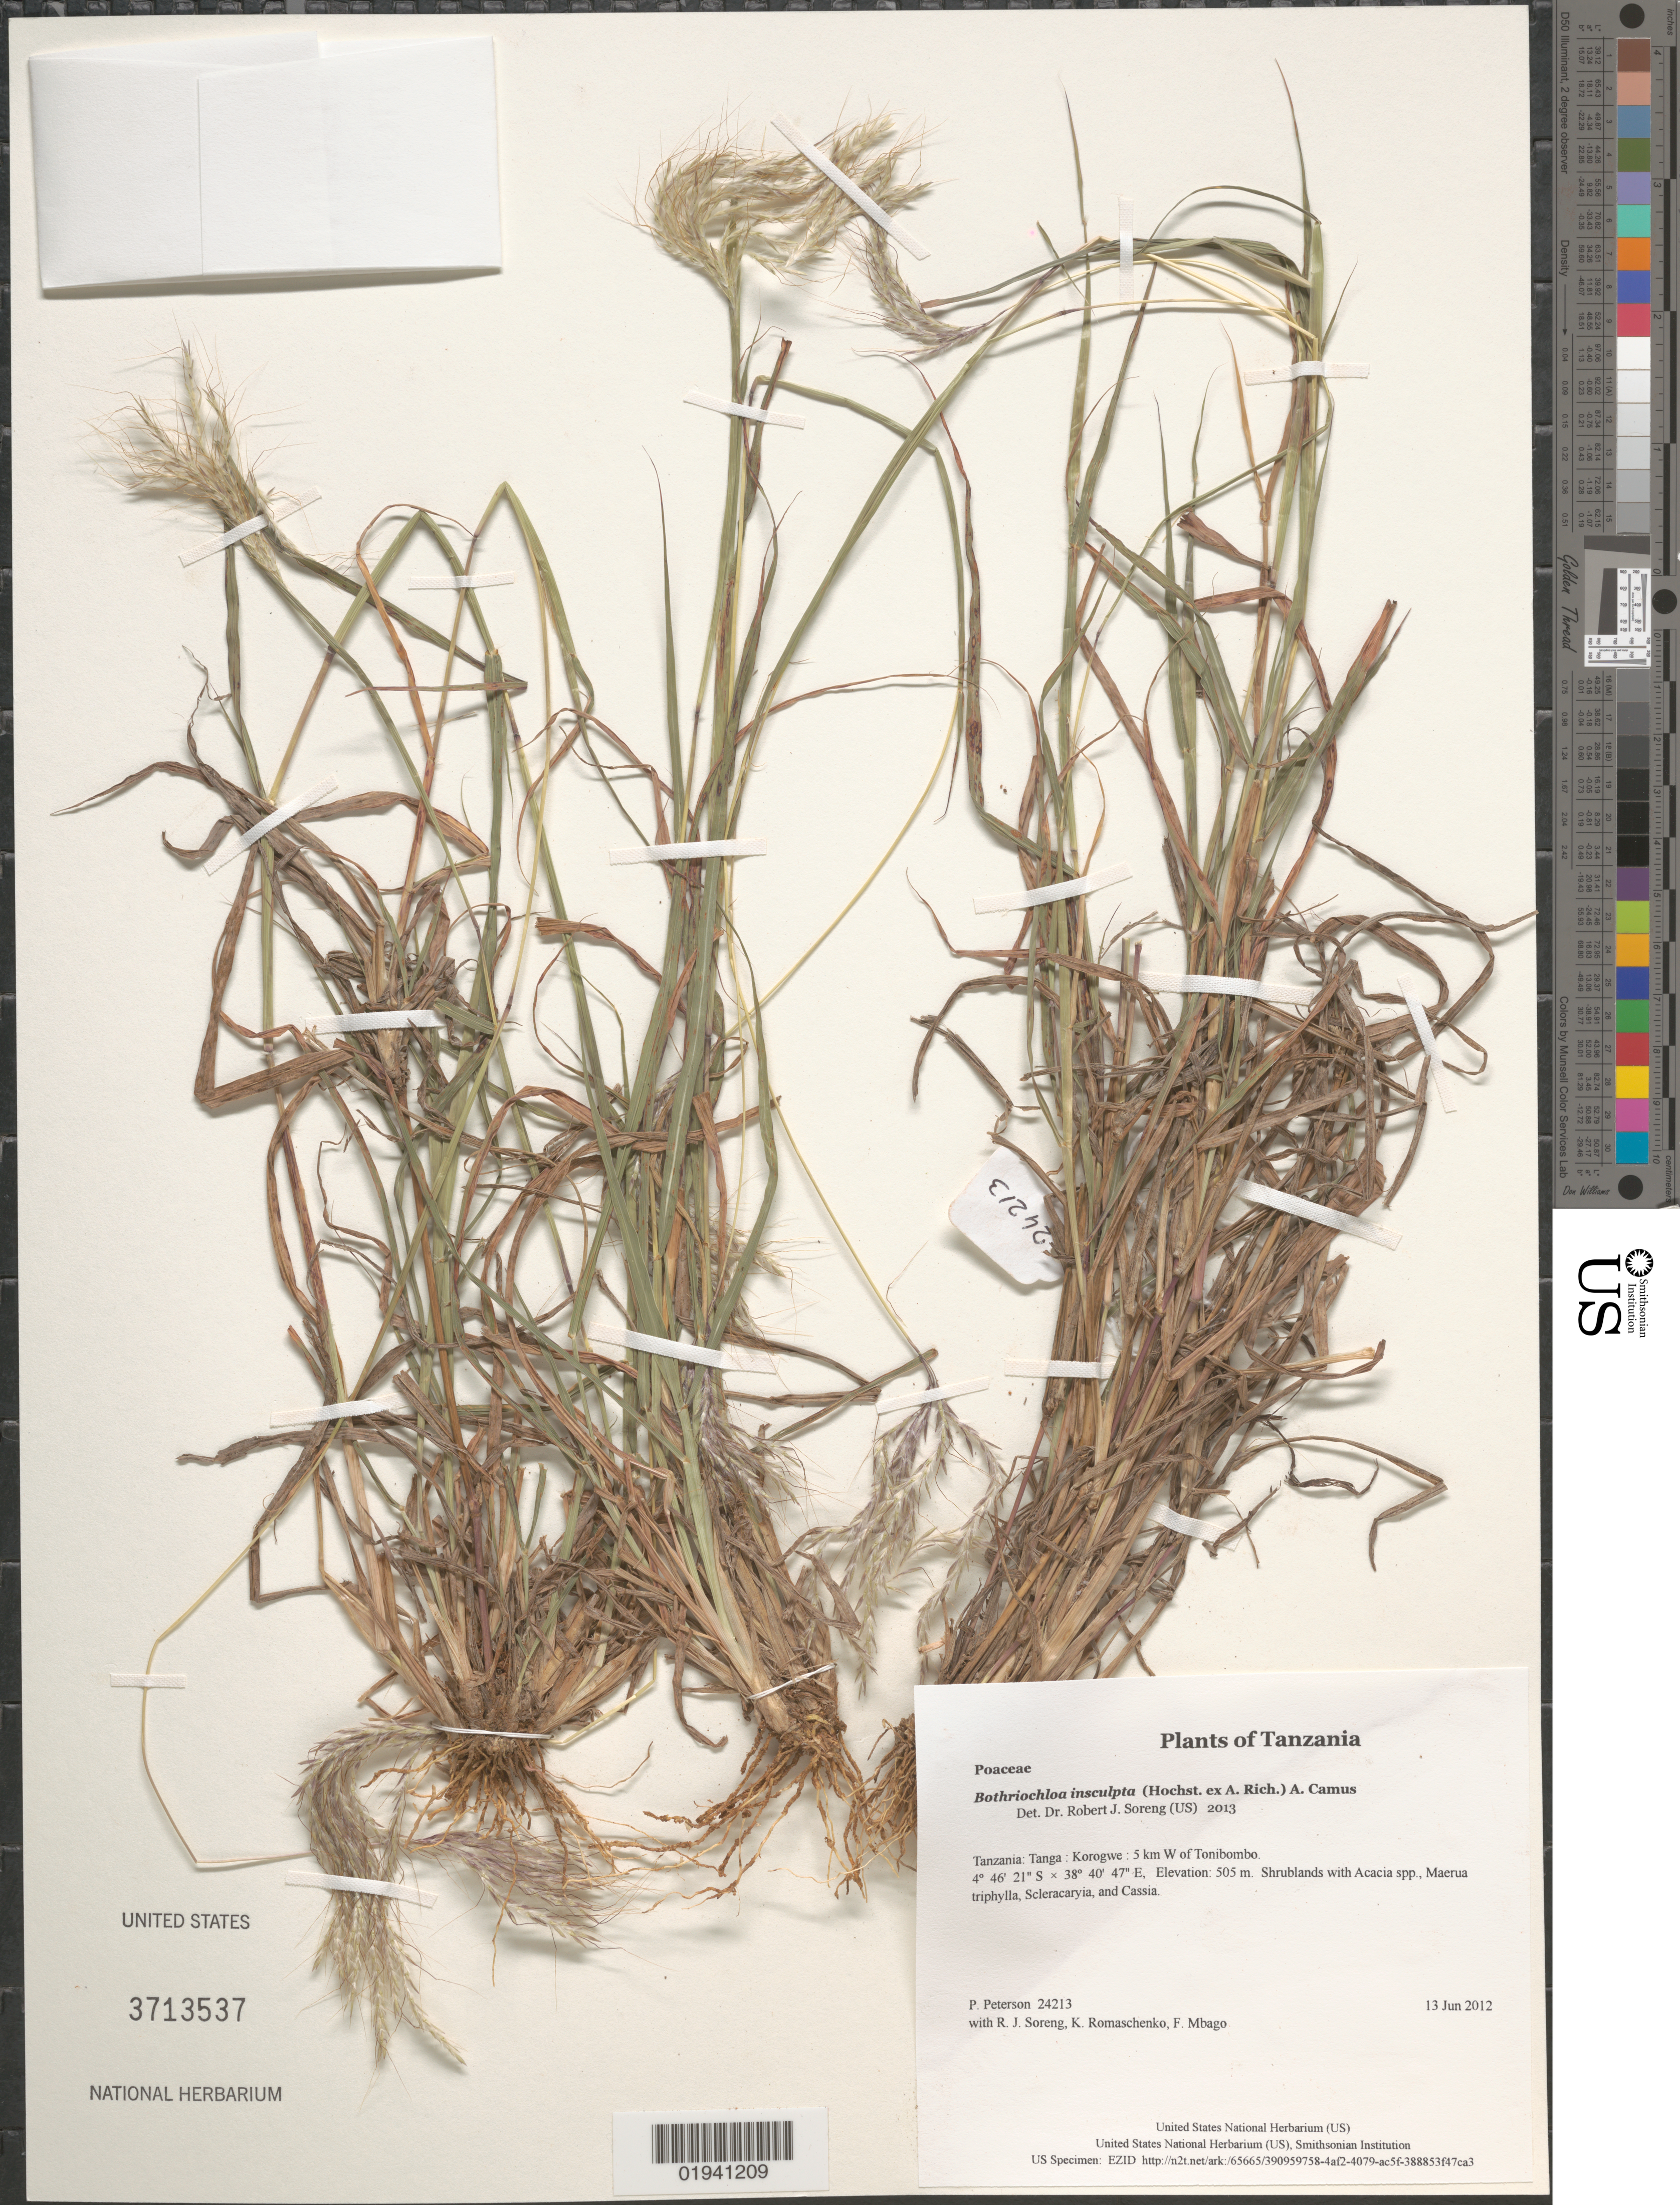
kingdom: Plantae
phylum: Tracheophyta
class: Liliopsida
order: Poales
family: Poaceae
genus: Bothriochloa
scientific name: Bothriochloa insculpta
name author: (Hochst. ex A. Rich.) A. Camus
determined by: Soreng, Robert J., Research Associate (BOT), Smithsonian Institution - National Museum of Natural History (UNITED STATES)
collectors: P. M. Peterson, R. J. Soreng, K. Romaschenko & F. Mbago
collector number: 24213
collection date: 2012-06-13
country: Tanzania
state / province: Tanga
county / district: Korogwe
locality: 5 km W of Tonibombo.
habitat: Shrublands with Acacia spp., Maerua triphylla, Scleracaryia, and Cassia.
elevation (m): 505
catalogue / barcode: US 3713537